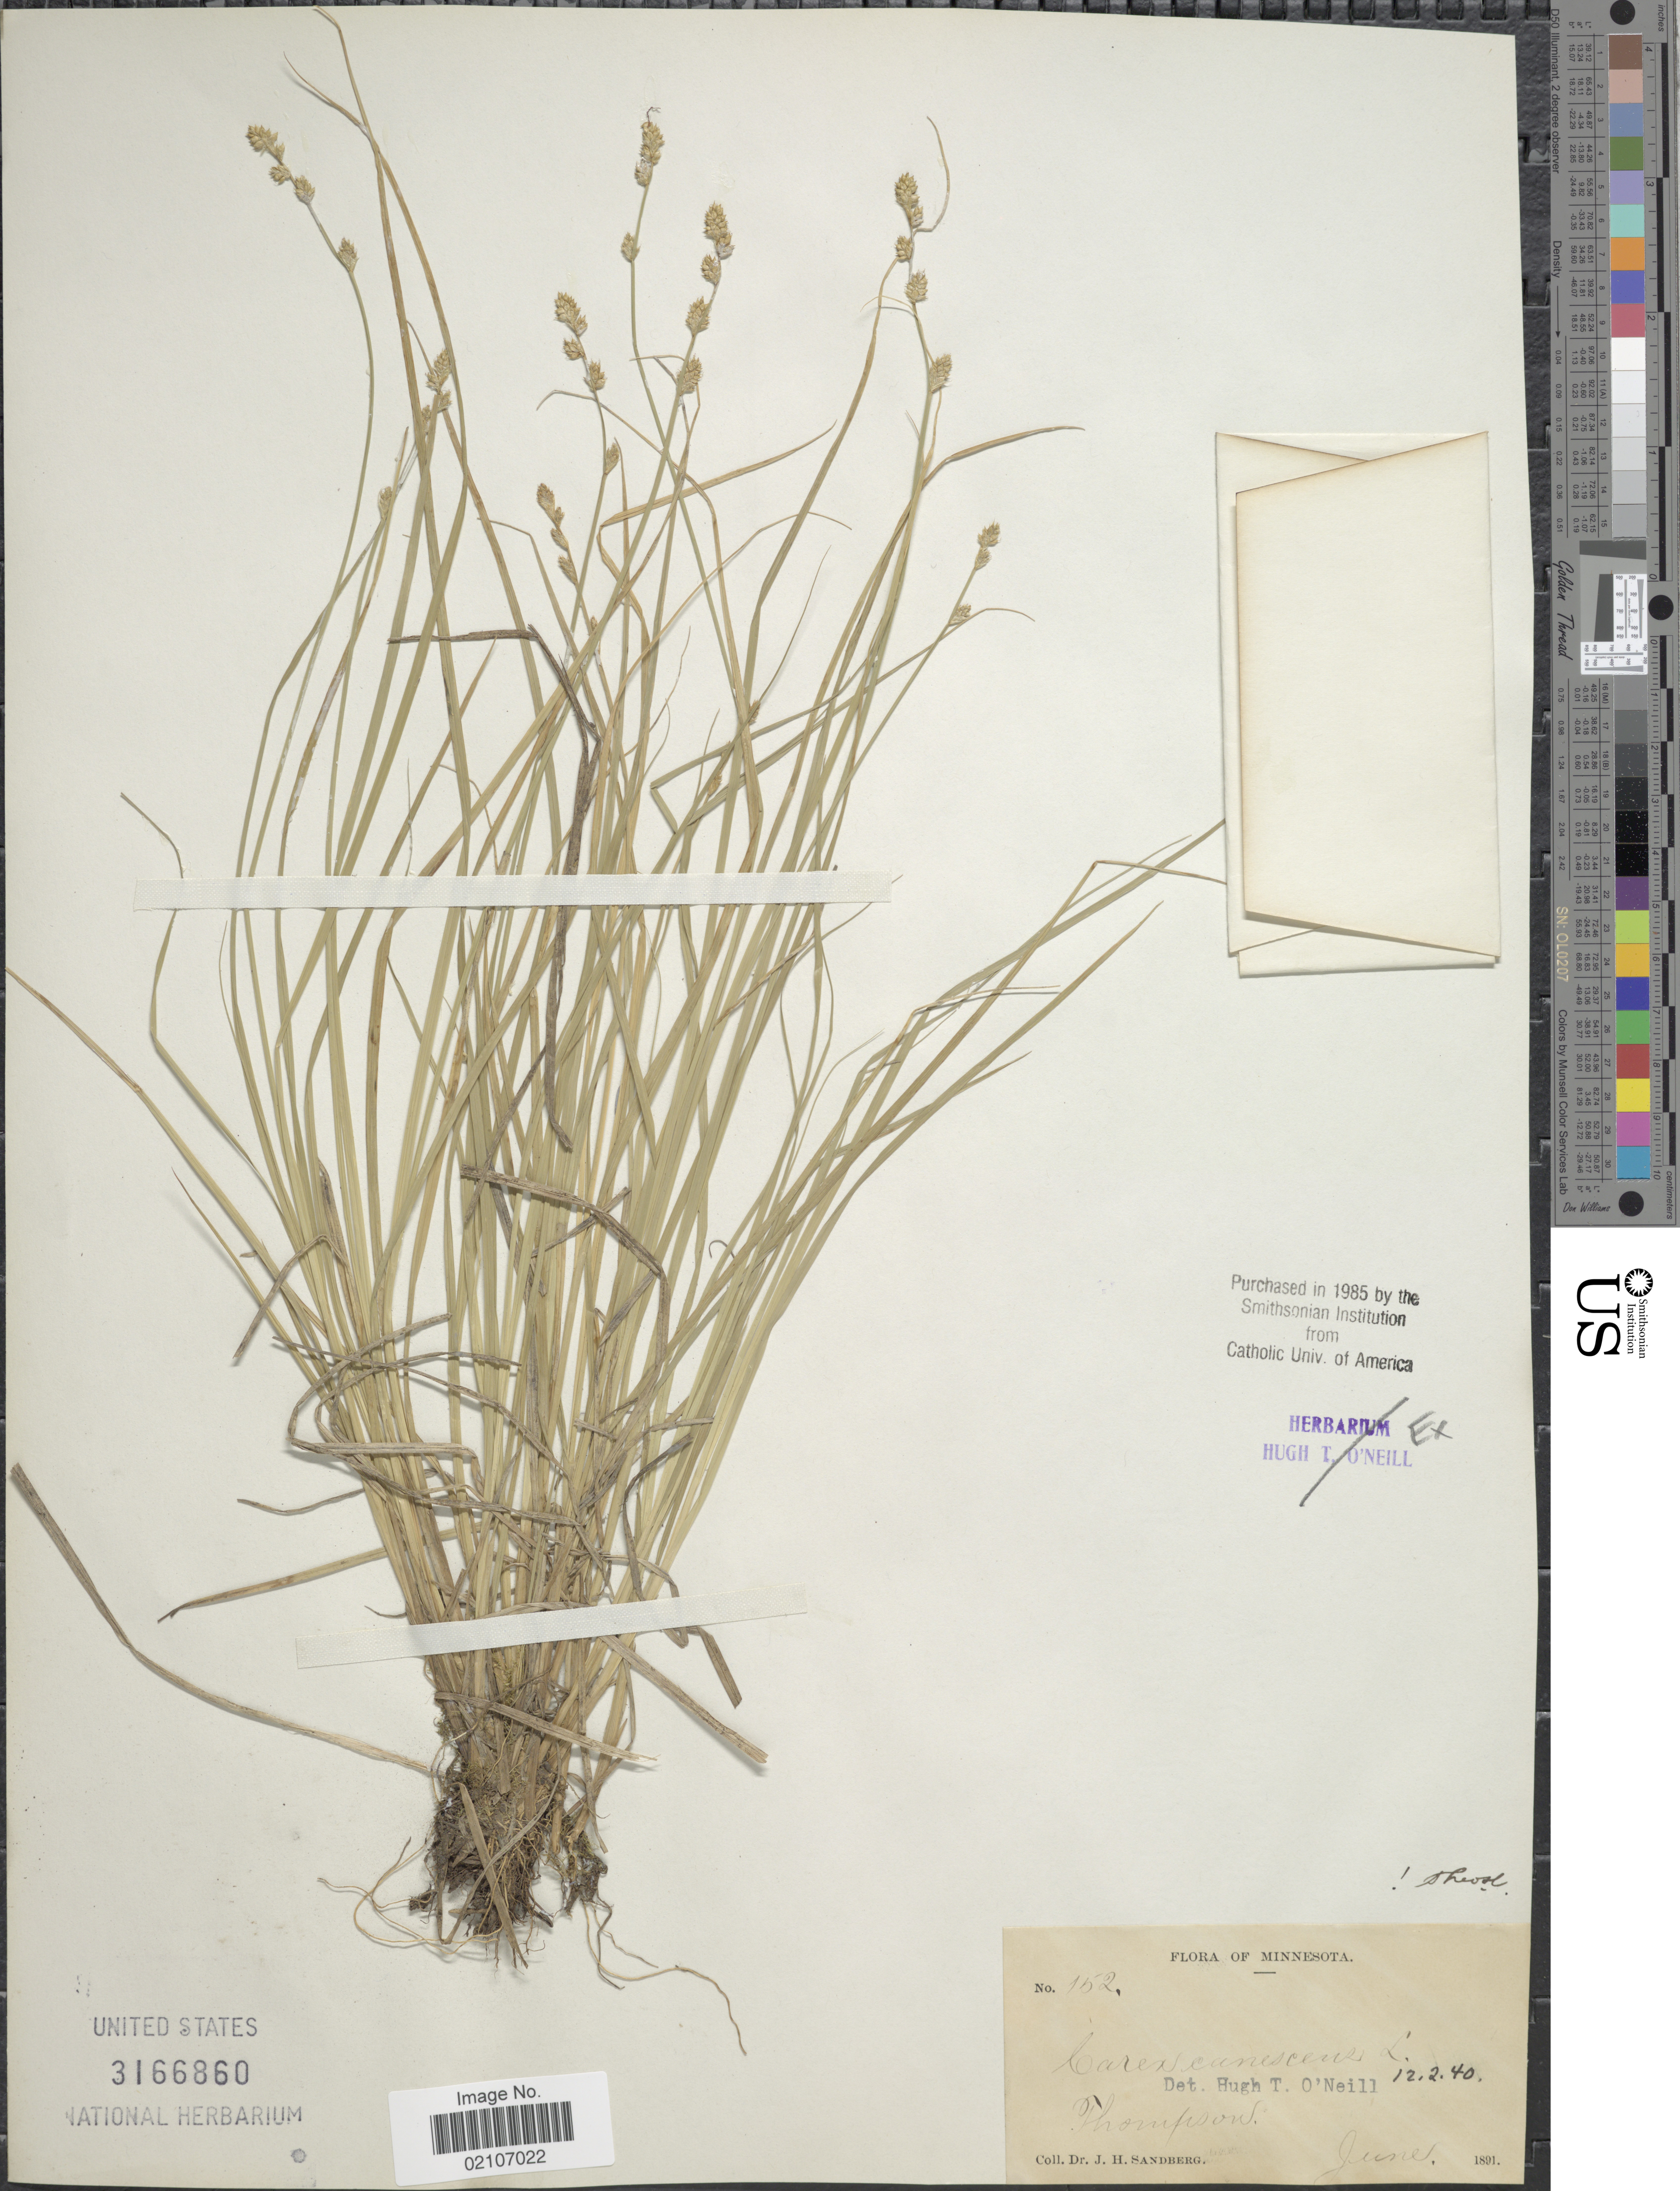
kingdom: Plantae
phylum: Tracheophyta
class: Liliopsida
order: Poales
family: Cyperaceae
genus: Carex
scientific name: Carex canescens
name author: L.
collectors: J. Sanberg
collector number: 152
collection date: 1891-06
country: United States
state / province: Minnesota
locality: Thompson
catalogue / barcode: US 3166860